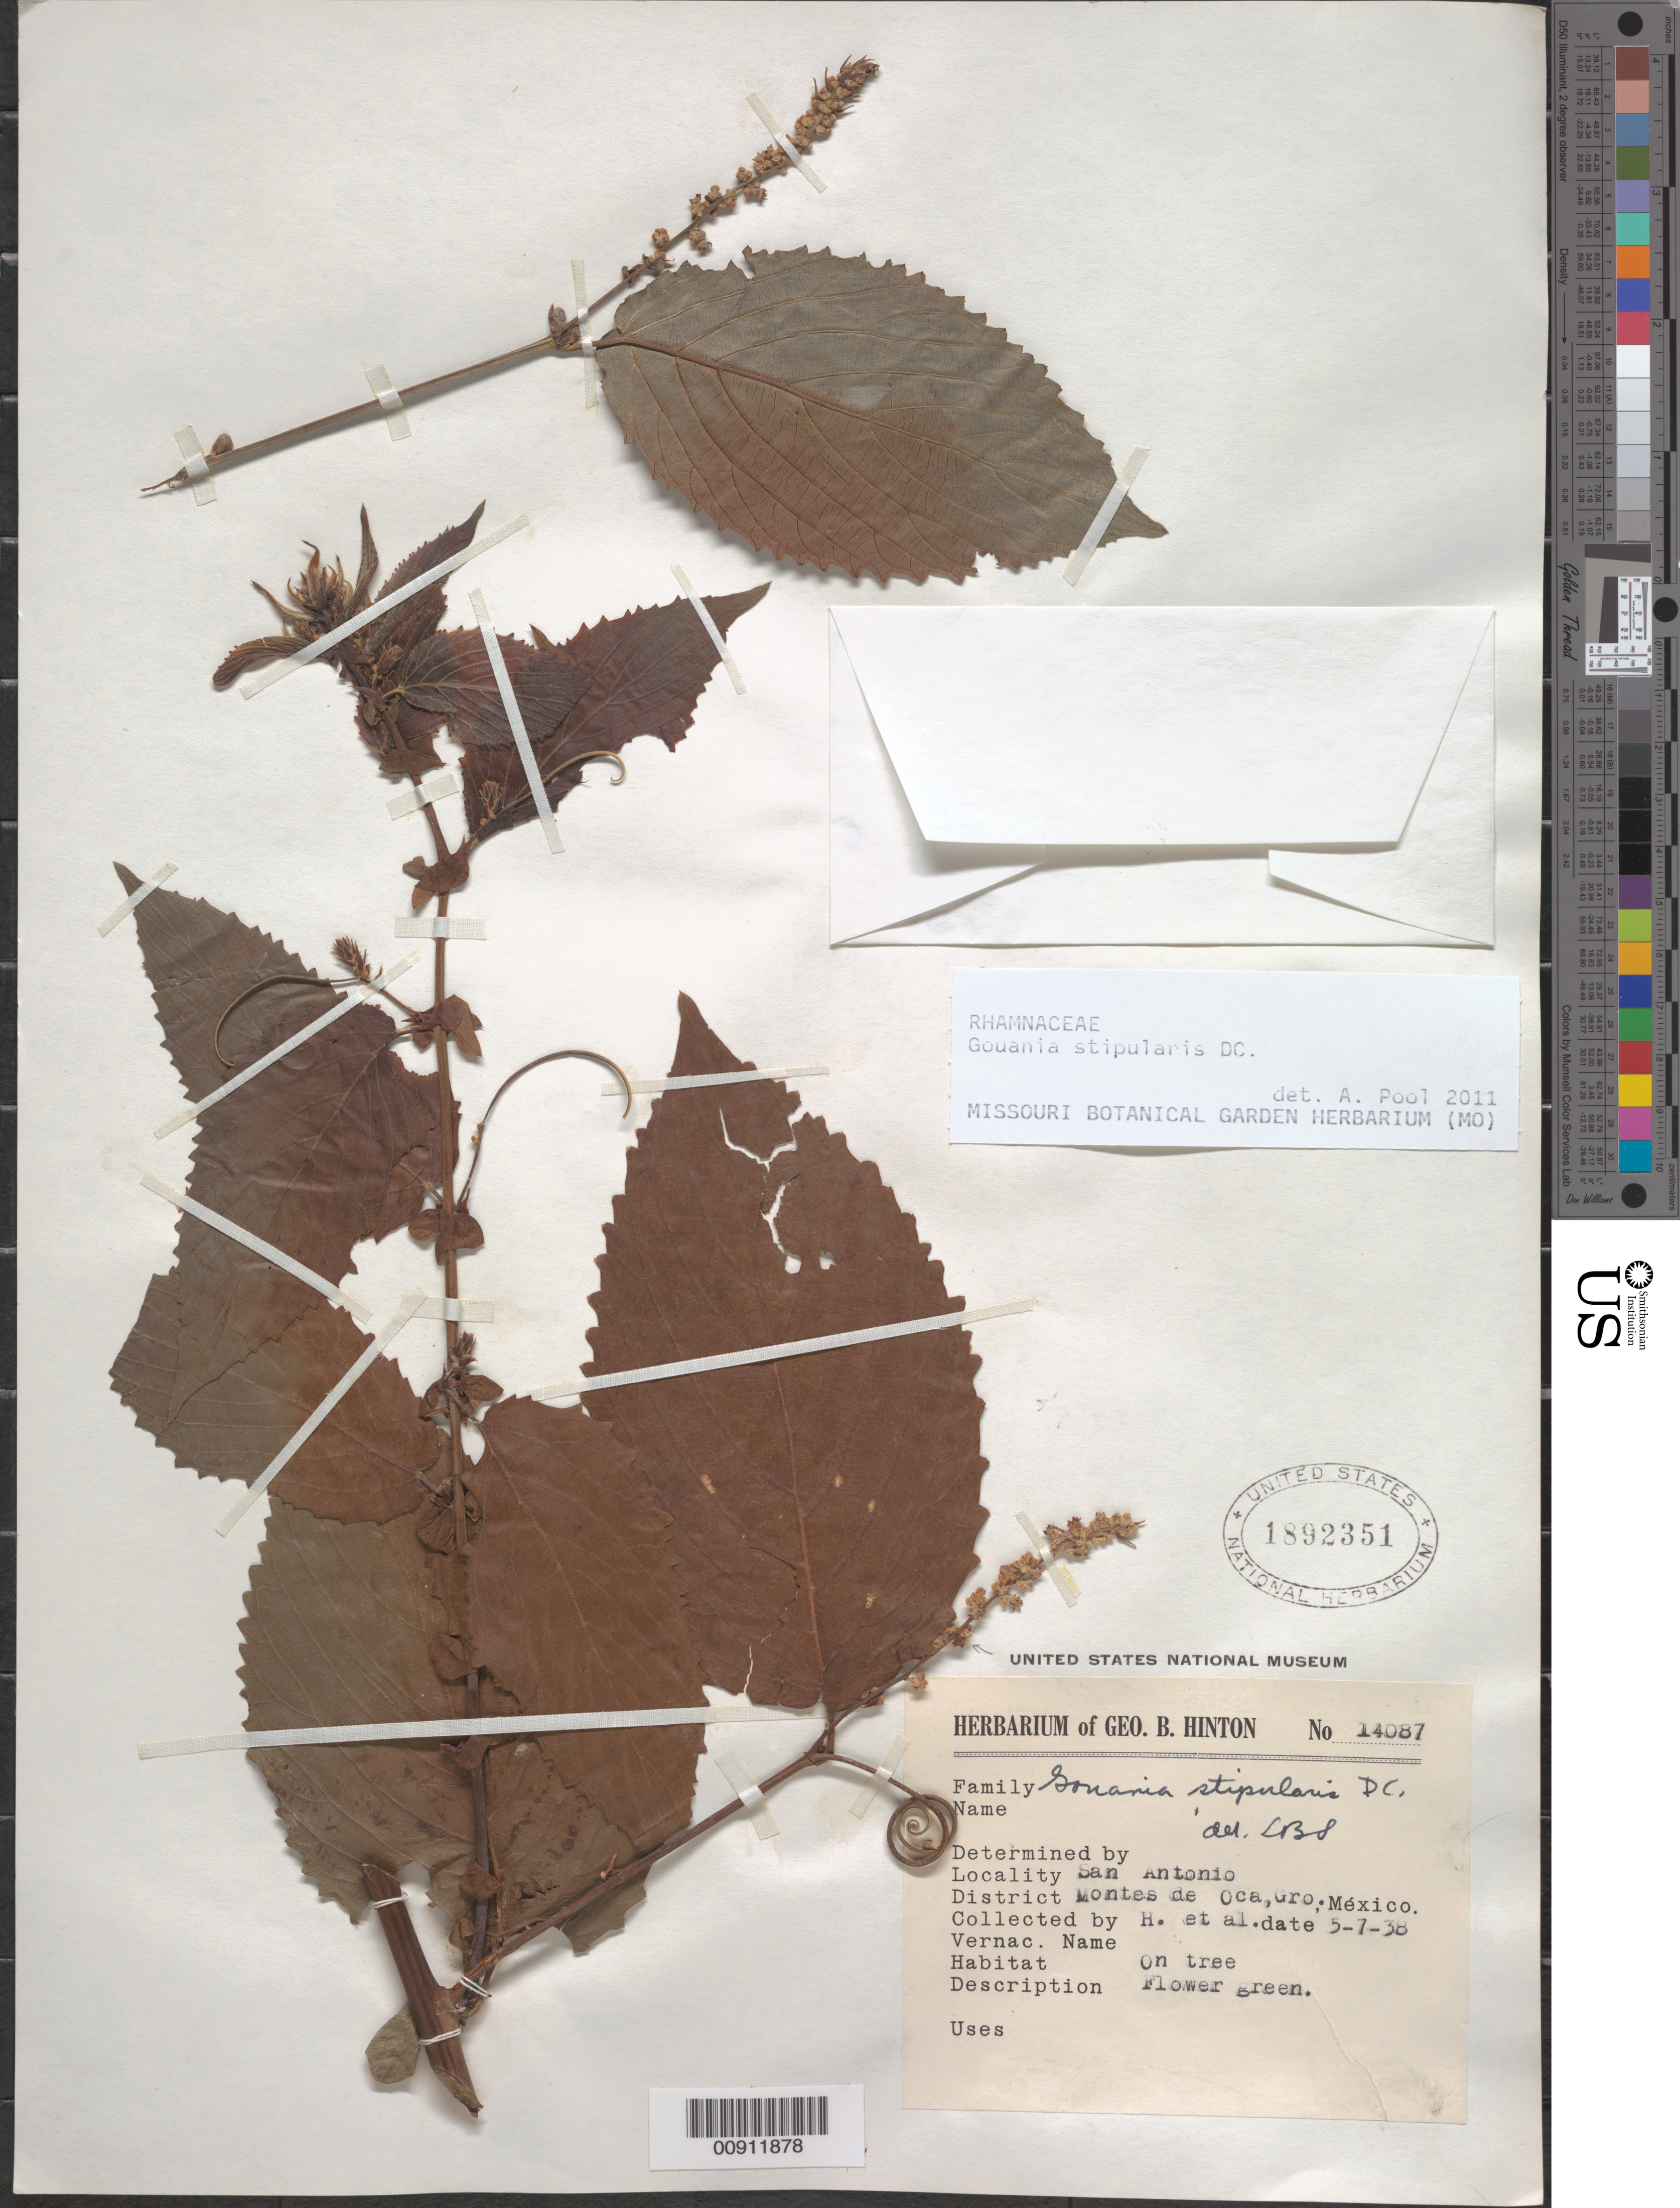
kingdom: Plantae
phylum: Tracheophyta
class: Magnoliopsida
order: Rosales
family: Rhamnaceae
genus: Gouania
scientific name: Gouania stipularis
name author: DC.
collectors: G. B. Hinton & et al.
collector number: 14087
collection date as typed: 07 May 1938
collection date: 1938-05-07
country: Mexico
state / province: Guerrero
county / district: Montes de Oca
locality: San Antonio, District Montes de Oca, Guerrero.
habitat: On tree.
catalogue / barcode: US 1892351